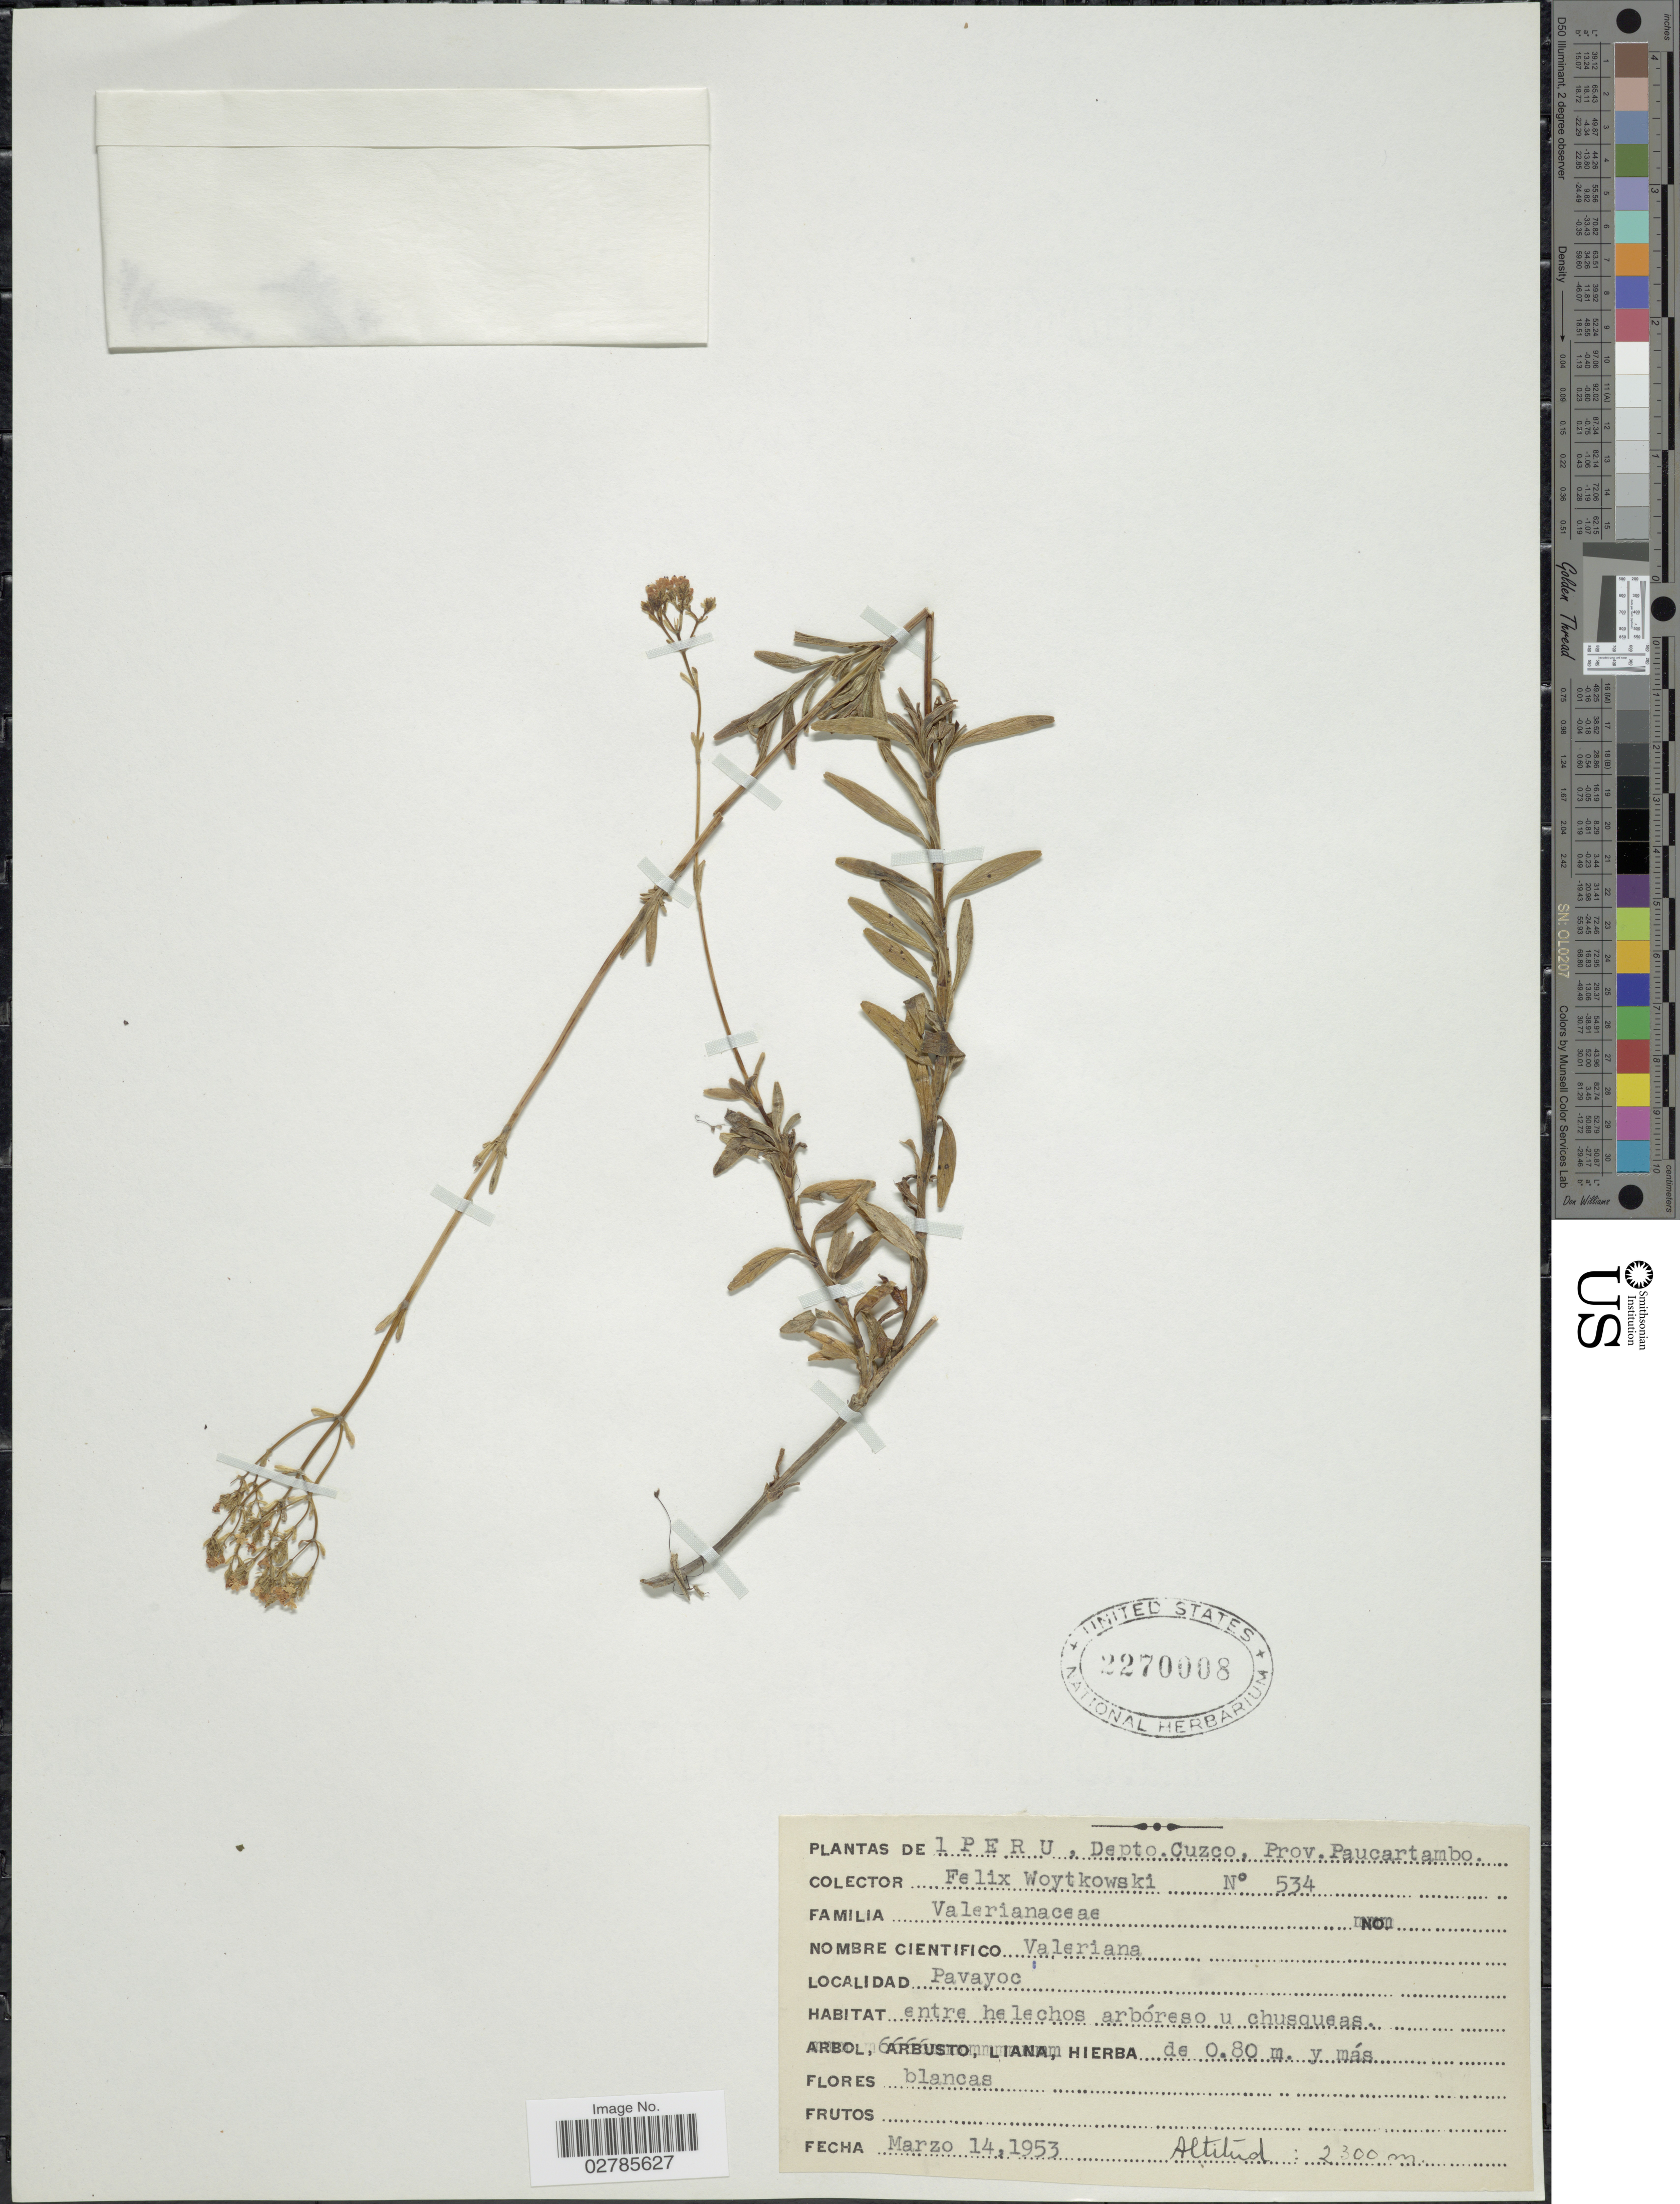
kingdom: Plantae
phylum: Tracheophyta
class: Magnoliopsida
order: Dipsacales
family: Caprifoliaceae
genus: Valeriana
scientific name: Valeriana sp.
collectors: F. Woytkowski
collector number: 534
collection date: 1953-03-14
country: Peru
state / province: Cusco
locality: Depto. Cuzco, Prov. Paucartambo, Pavayoc.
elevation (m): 2300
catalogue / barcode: US 2270008